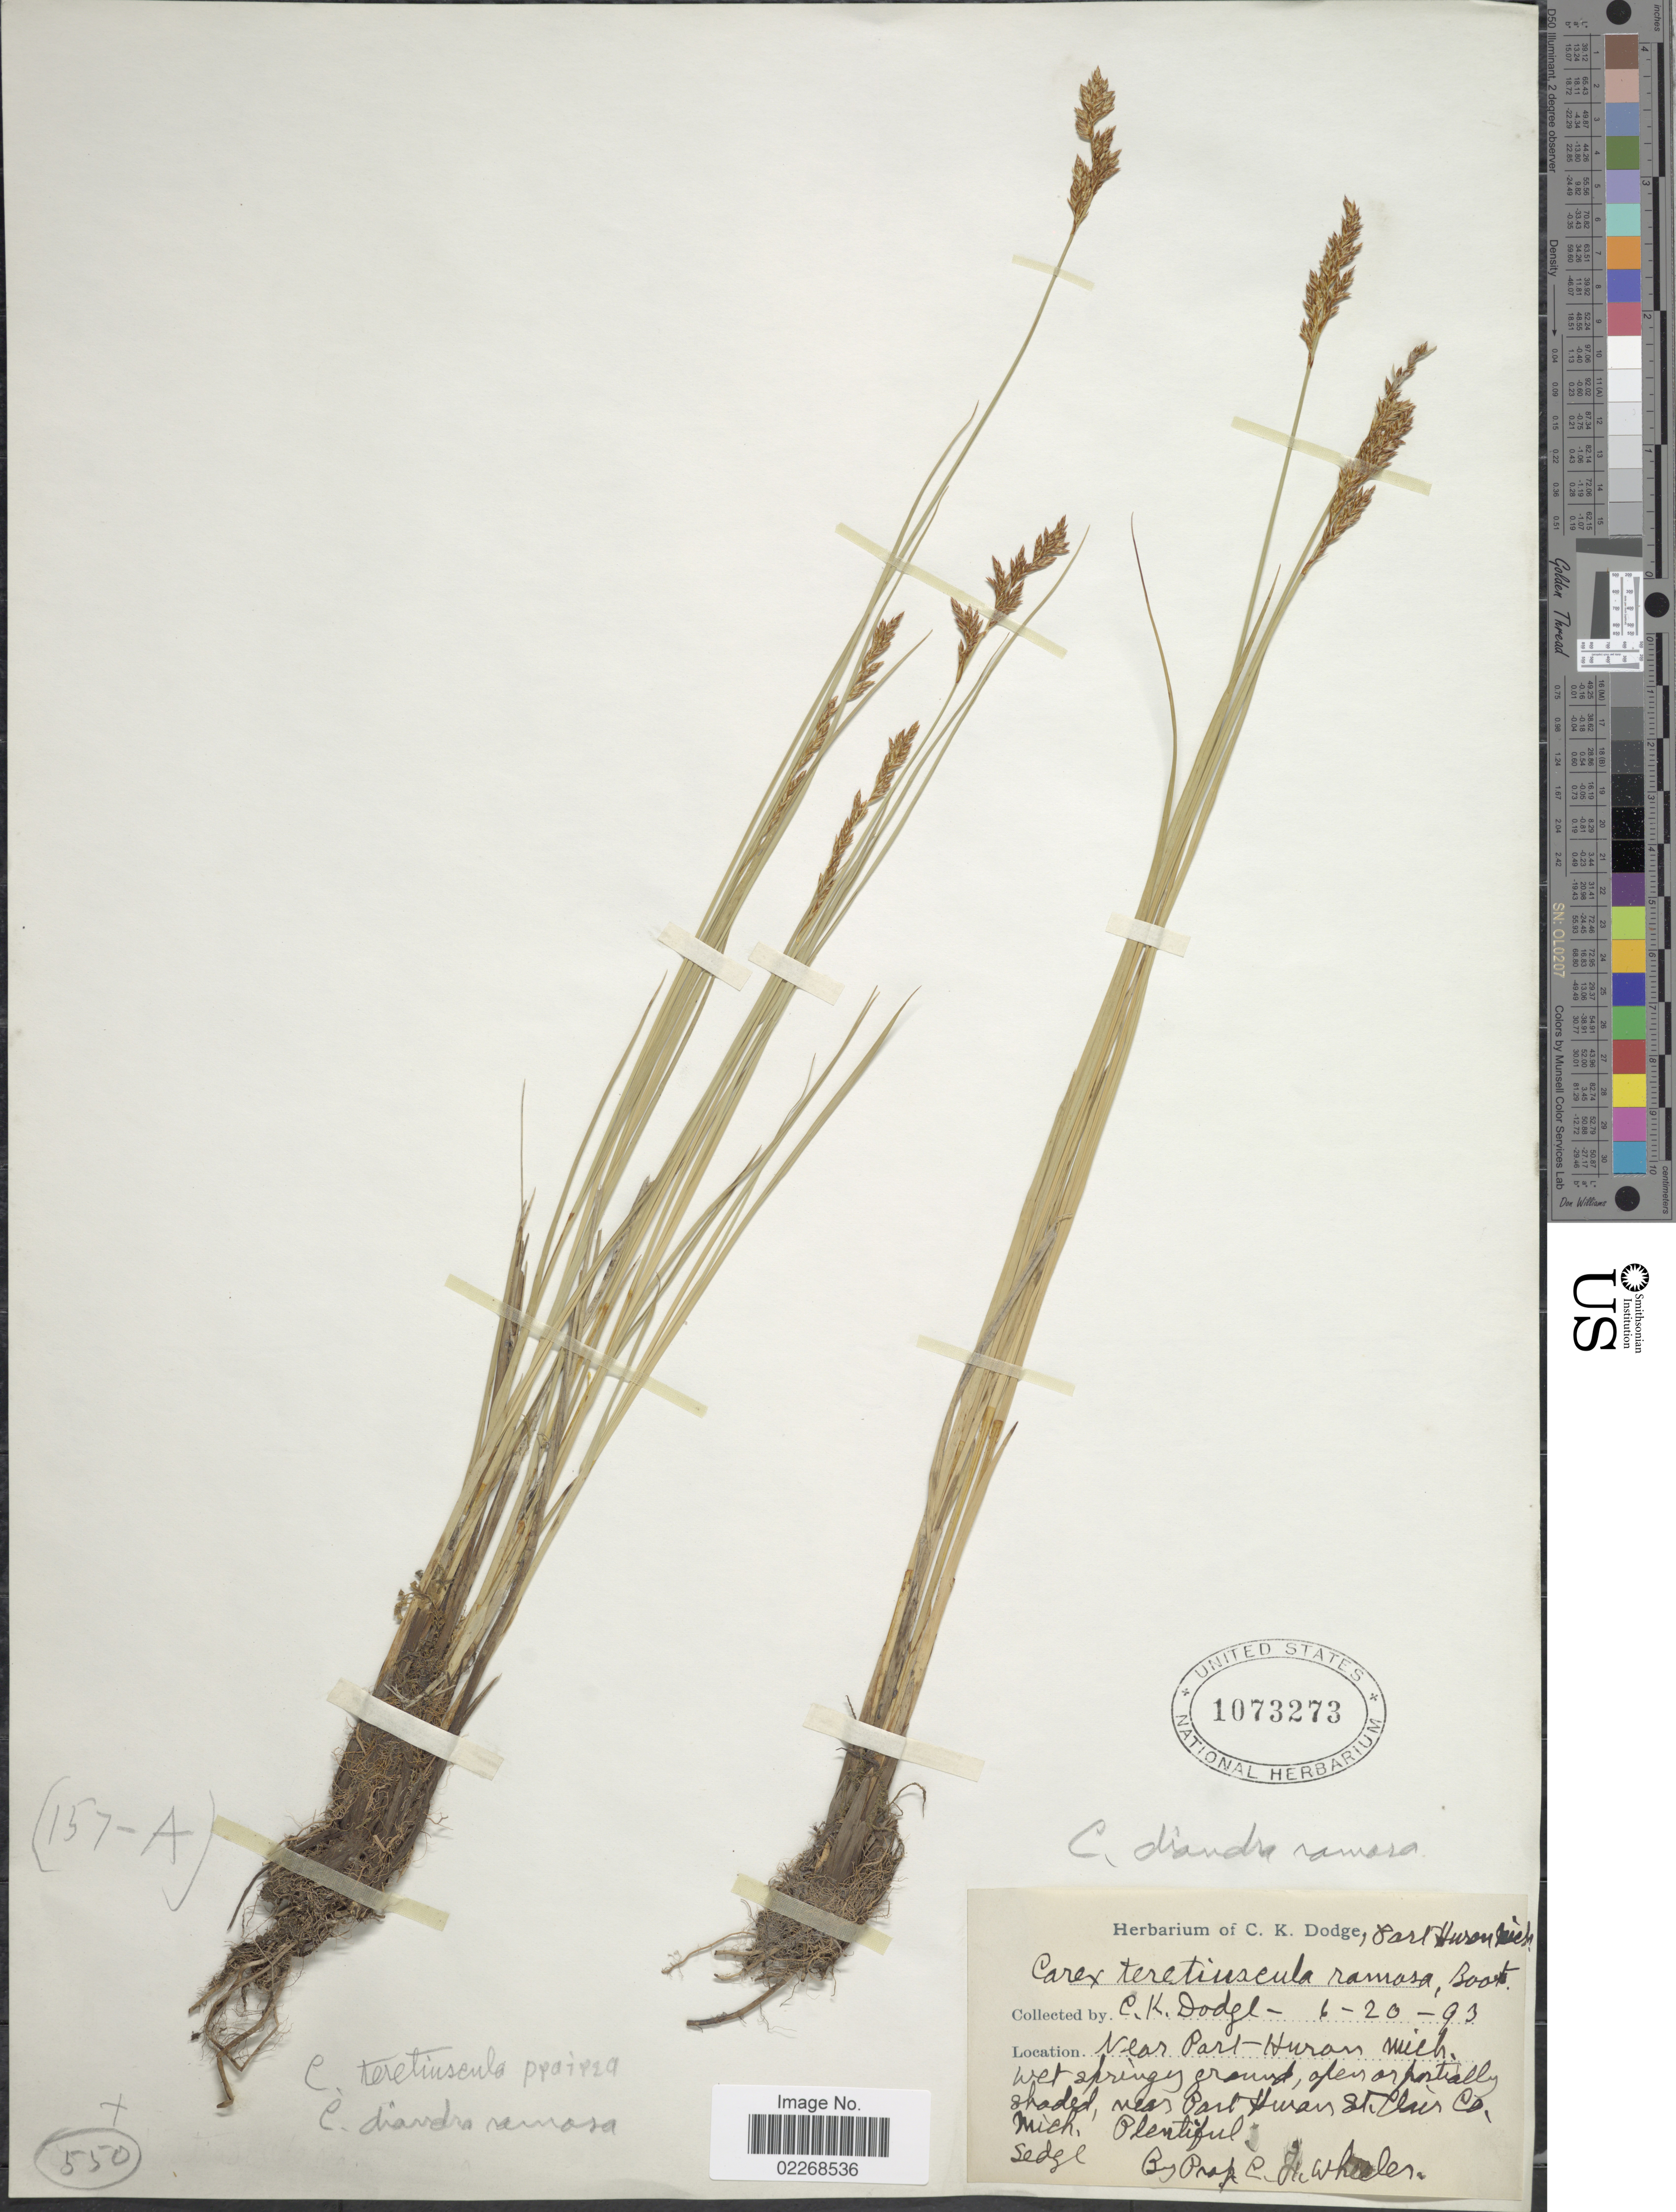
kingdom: Plantae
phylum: Tracheophyta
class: Liliopsida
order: Poales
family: Cyperaceae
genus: Carex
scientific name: Carex diandra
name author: Schrank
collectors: C. Dodge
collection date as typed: Transcribed d/m/y: 20/6/93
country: United States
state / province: Michigan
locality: Near Port Huron, wet springs ground, St. Clair Co.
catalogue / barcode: US 1073273